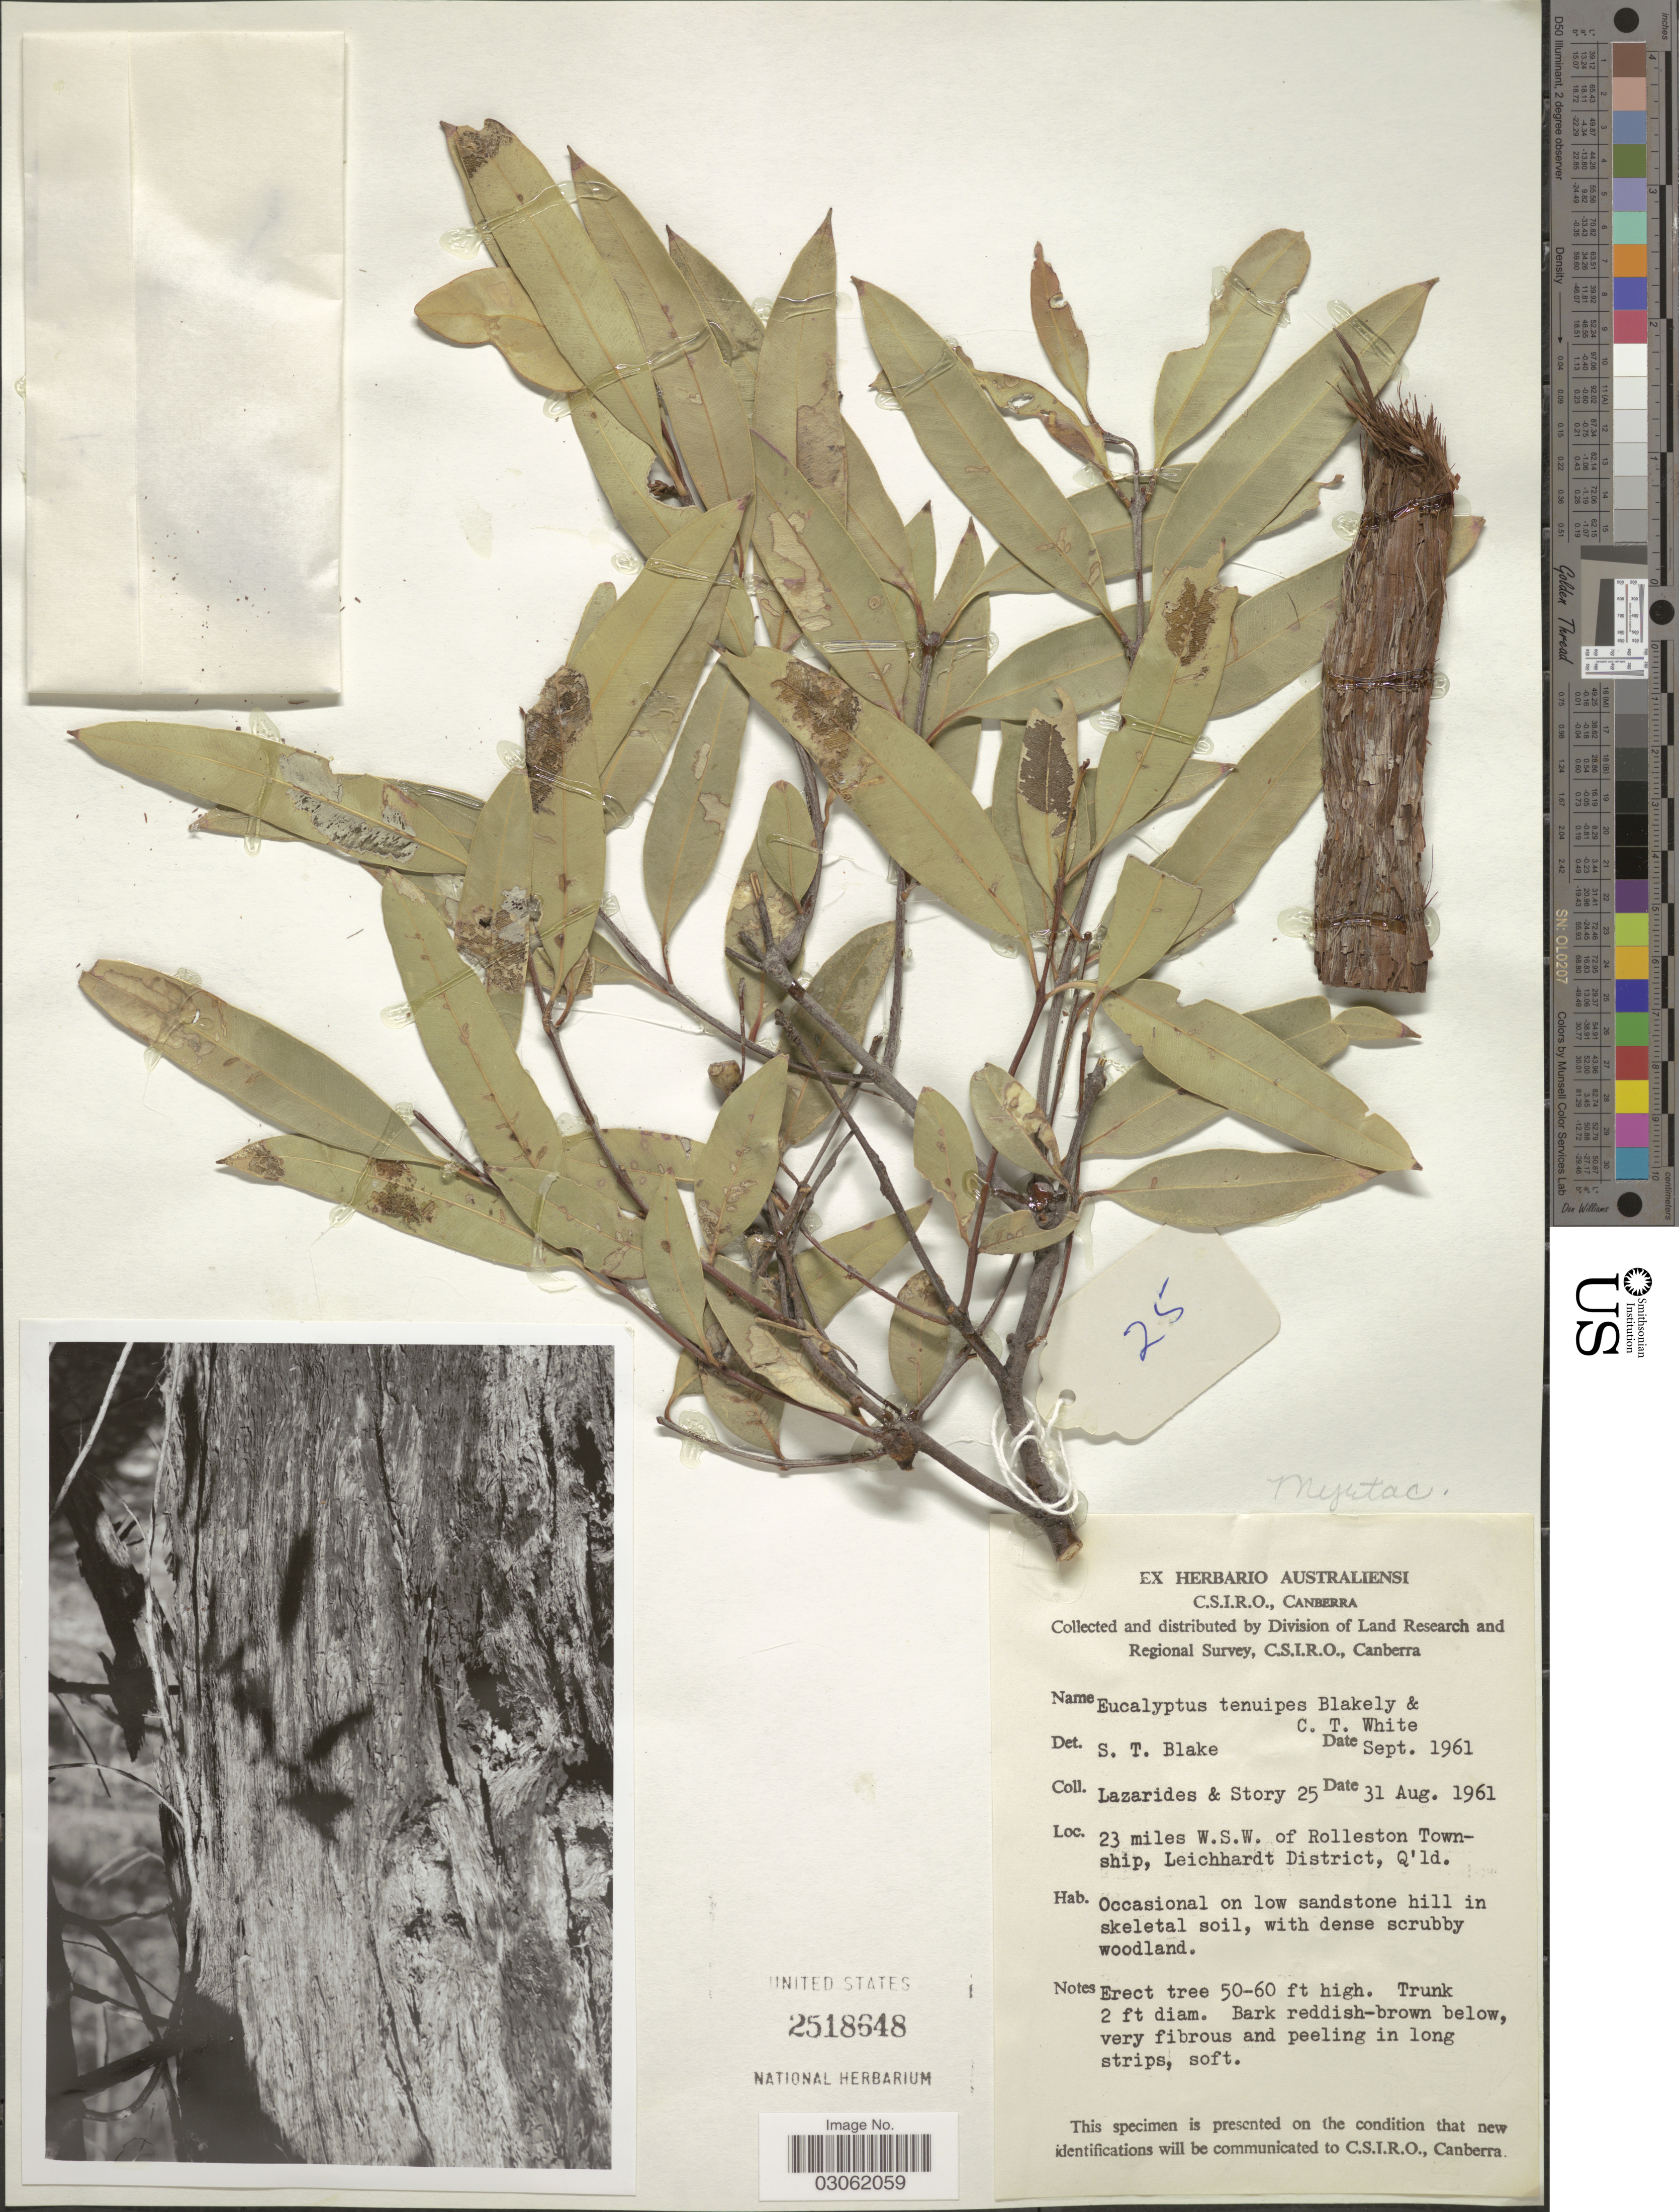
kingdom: Plantae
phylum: Tracheophyta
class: Magnoliopsida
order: Myrtales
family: Myrtaceae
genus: Eucalyptus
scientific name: Eucalyptus tenuipes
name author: (Maiden & Blakely) Blakely & C.T. White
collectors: M. Lazarides & -. Story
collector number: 25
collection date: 1961-08-31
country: Australia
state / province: Queensland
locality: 23 miles W. S. W. of Rolleston Township, Leichhardt District, Q'ld.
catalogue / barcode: US 2518648